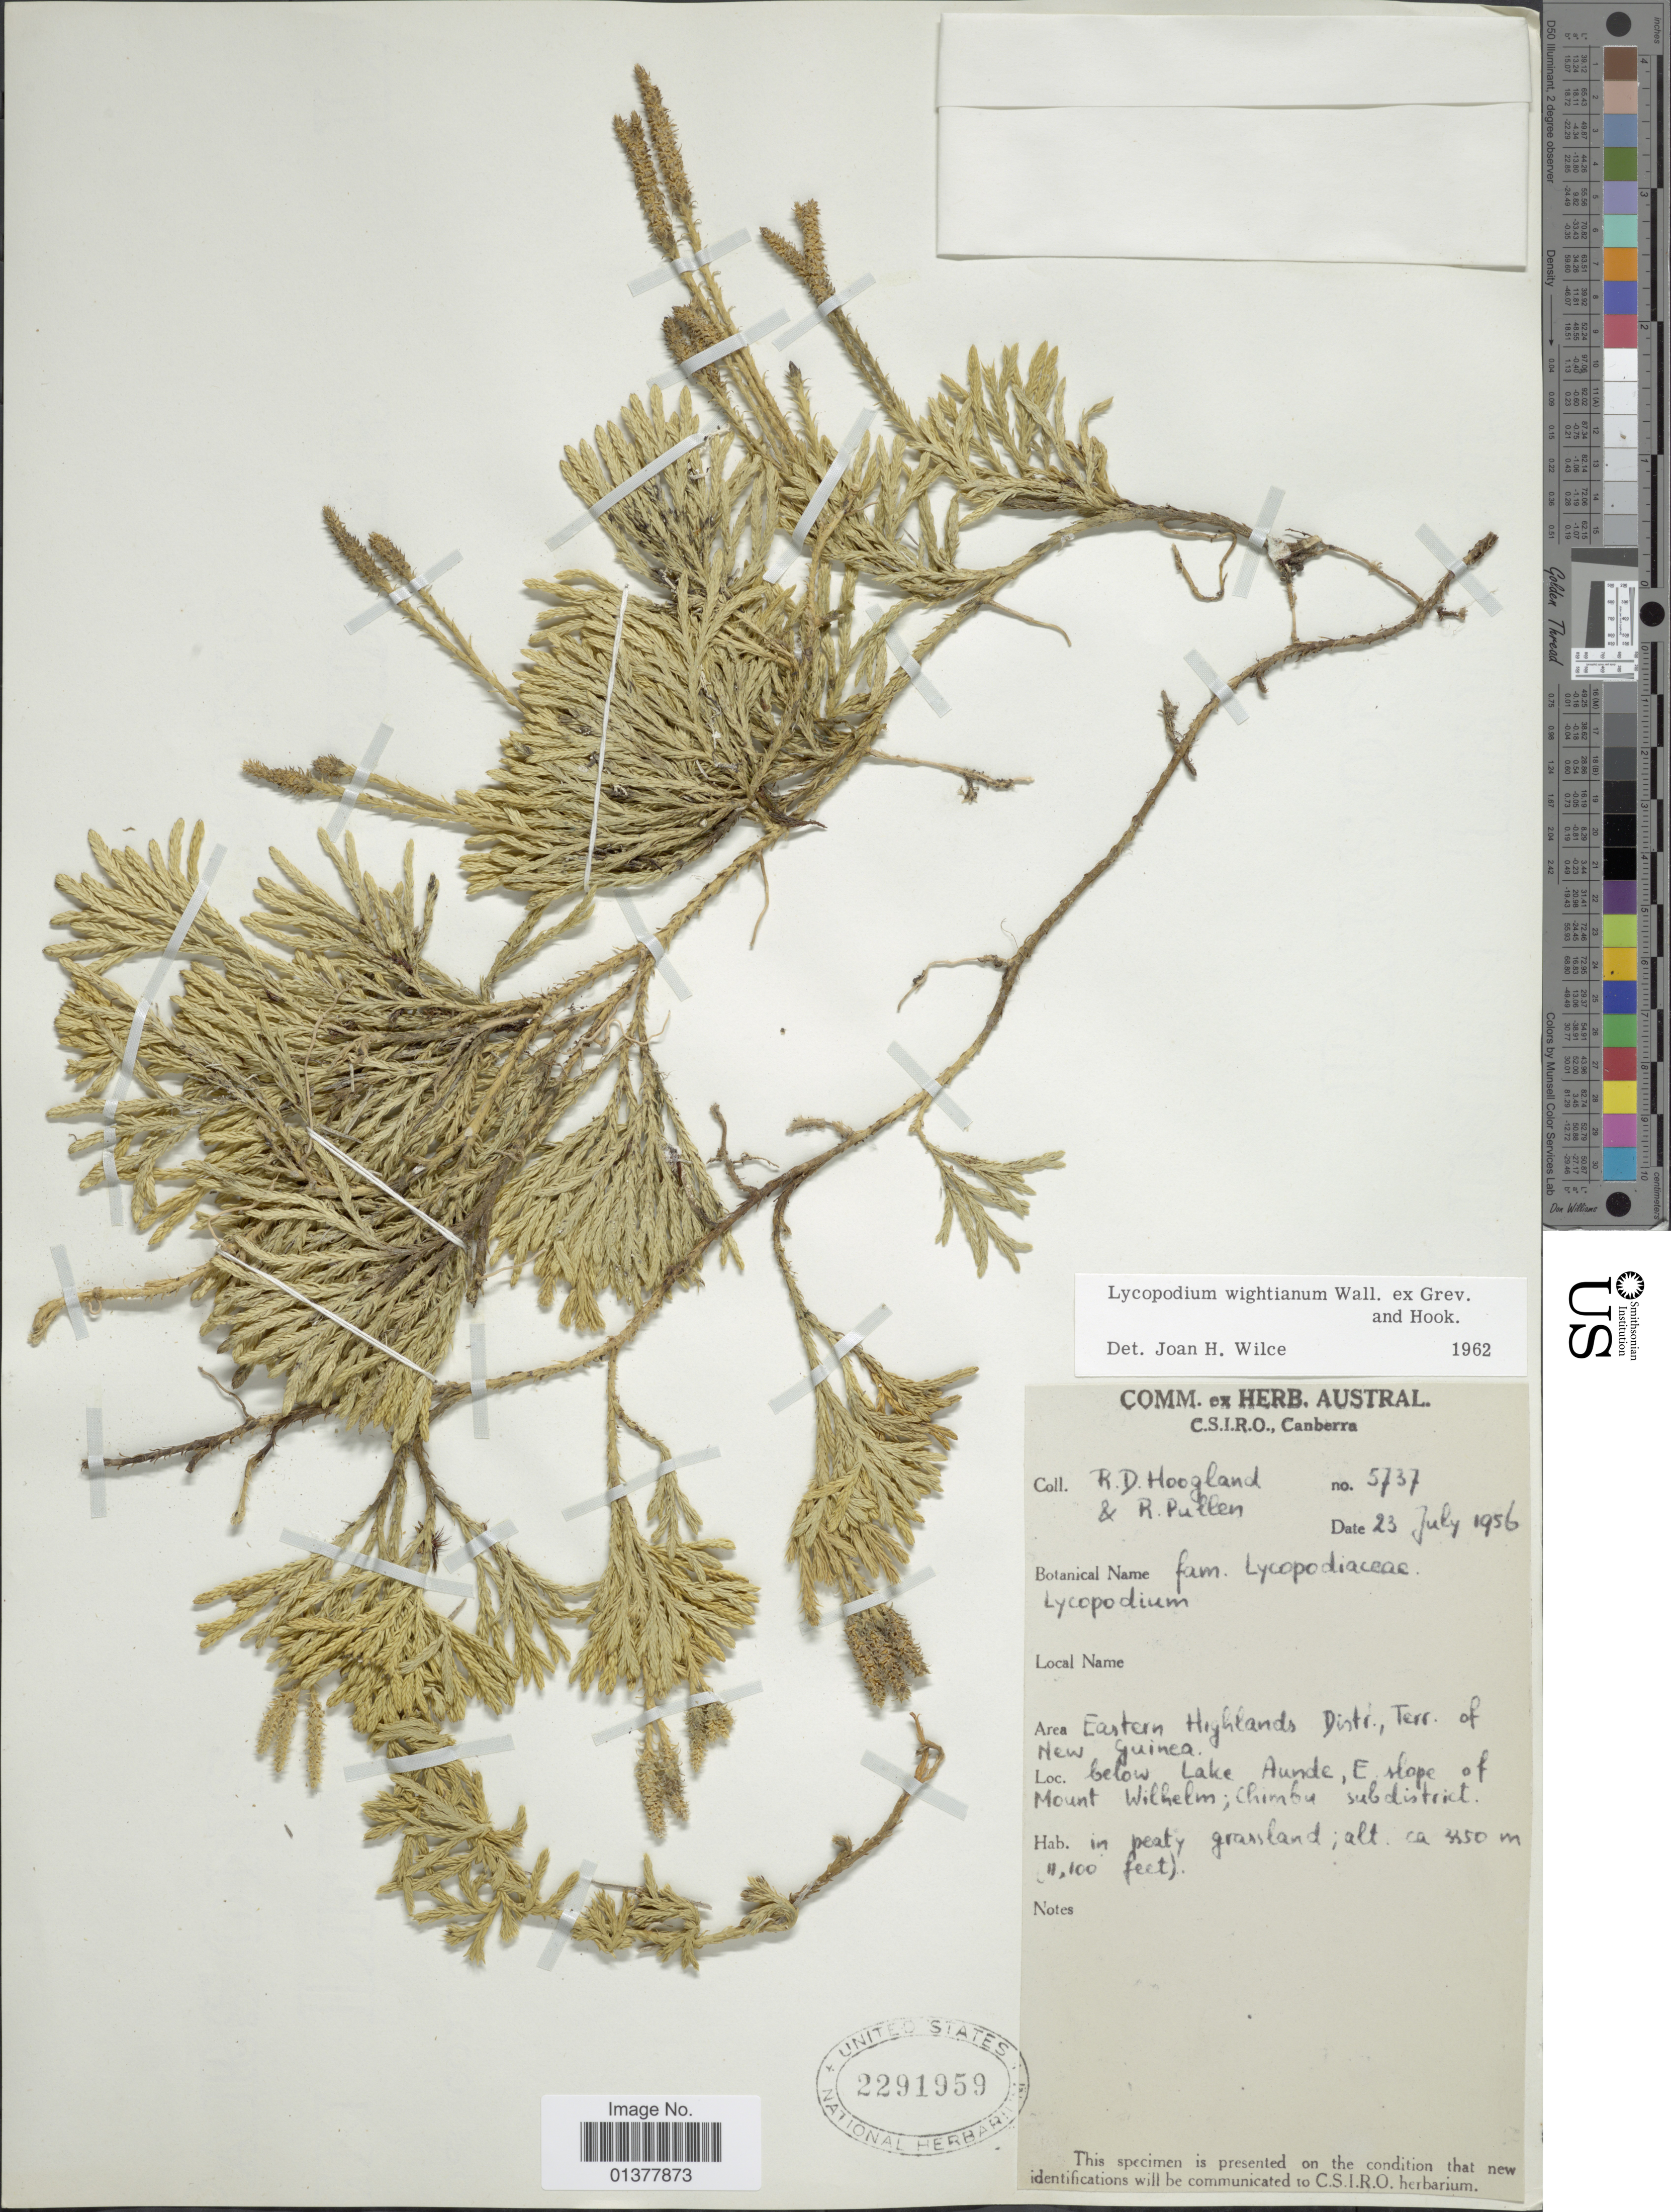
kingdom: Plantae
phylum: Tracheophyta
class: Lycopodiopsida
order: Lycopodiales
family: Lycopodiaceae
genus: Diphasiastrum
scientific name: Diphasiastrum wightianum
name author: (Wall. ex Hook. & Grev.) Holub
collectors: R. D. Hoogland & R. Pullen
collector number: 5737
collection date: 1956-07-23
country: Papua New Guinea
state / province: Chimbu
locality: Eastern Highlands Distr., Terr. of New Guinea, below lake Aunde, E slope of Mount Wilhelm, Chimbu subdistrict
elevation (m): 3150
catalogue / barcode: US 2291959